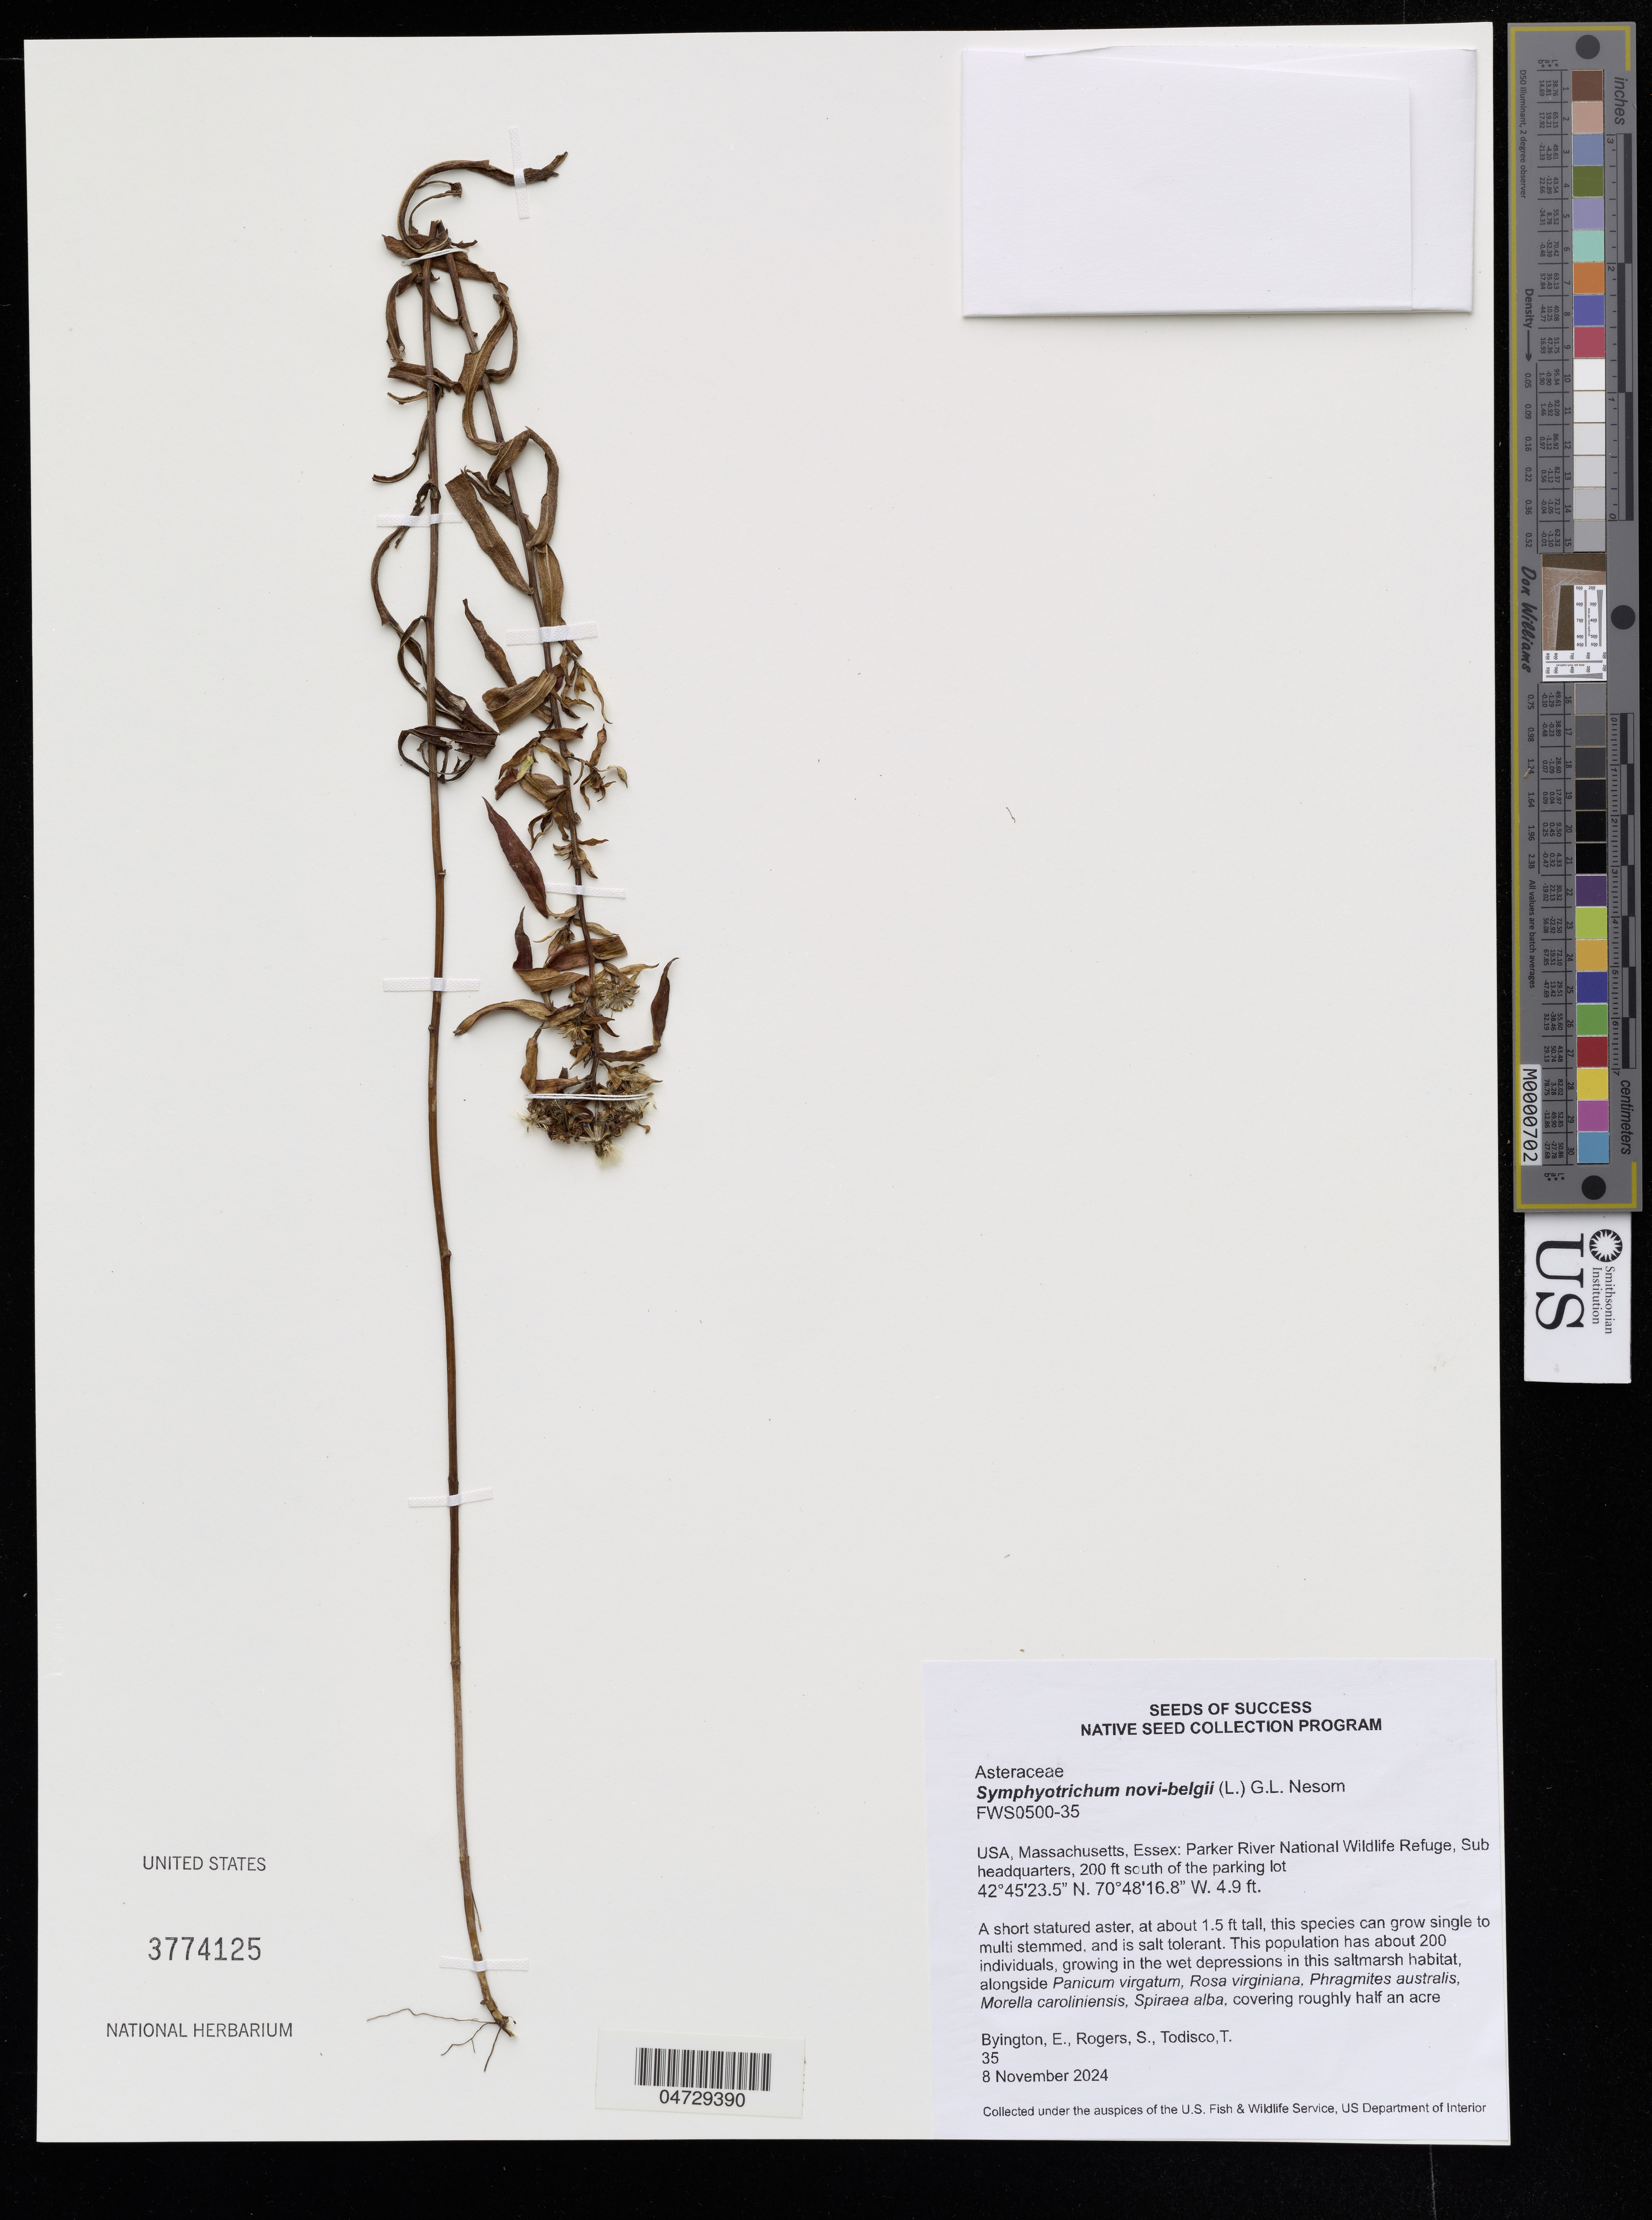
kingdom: Plantae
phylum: Tracheophyta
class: Magnoliopsida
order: Asterales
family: Asteraceae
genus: Symphyotrichum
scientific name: Symphyotrichum novi-belgii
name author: (L.) G.L. Nesom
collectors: E. Byington, S. Rogers & T. Todisco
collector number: FWS0500-35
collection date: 2024-11-08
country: United States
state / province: Massachusetts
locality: Essex: Parker River National Wildlife Refuge, Sub headquarters, 200 ft south of the parking lot.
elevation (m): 1.5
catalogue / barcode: US 3774125